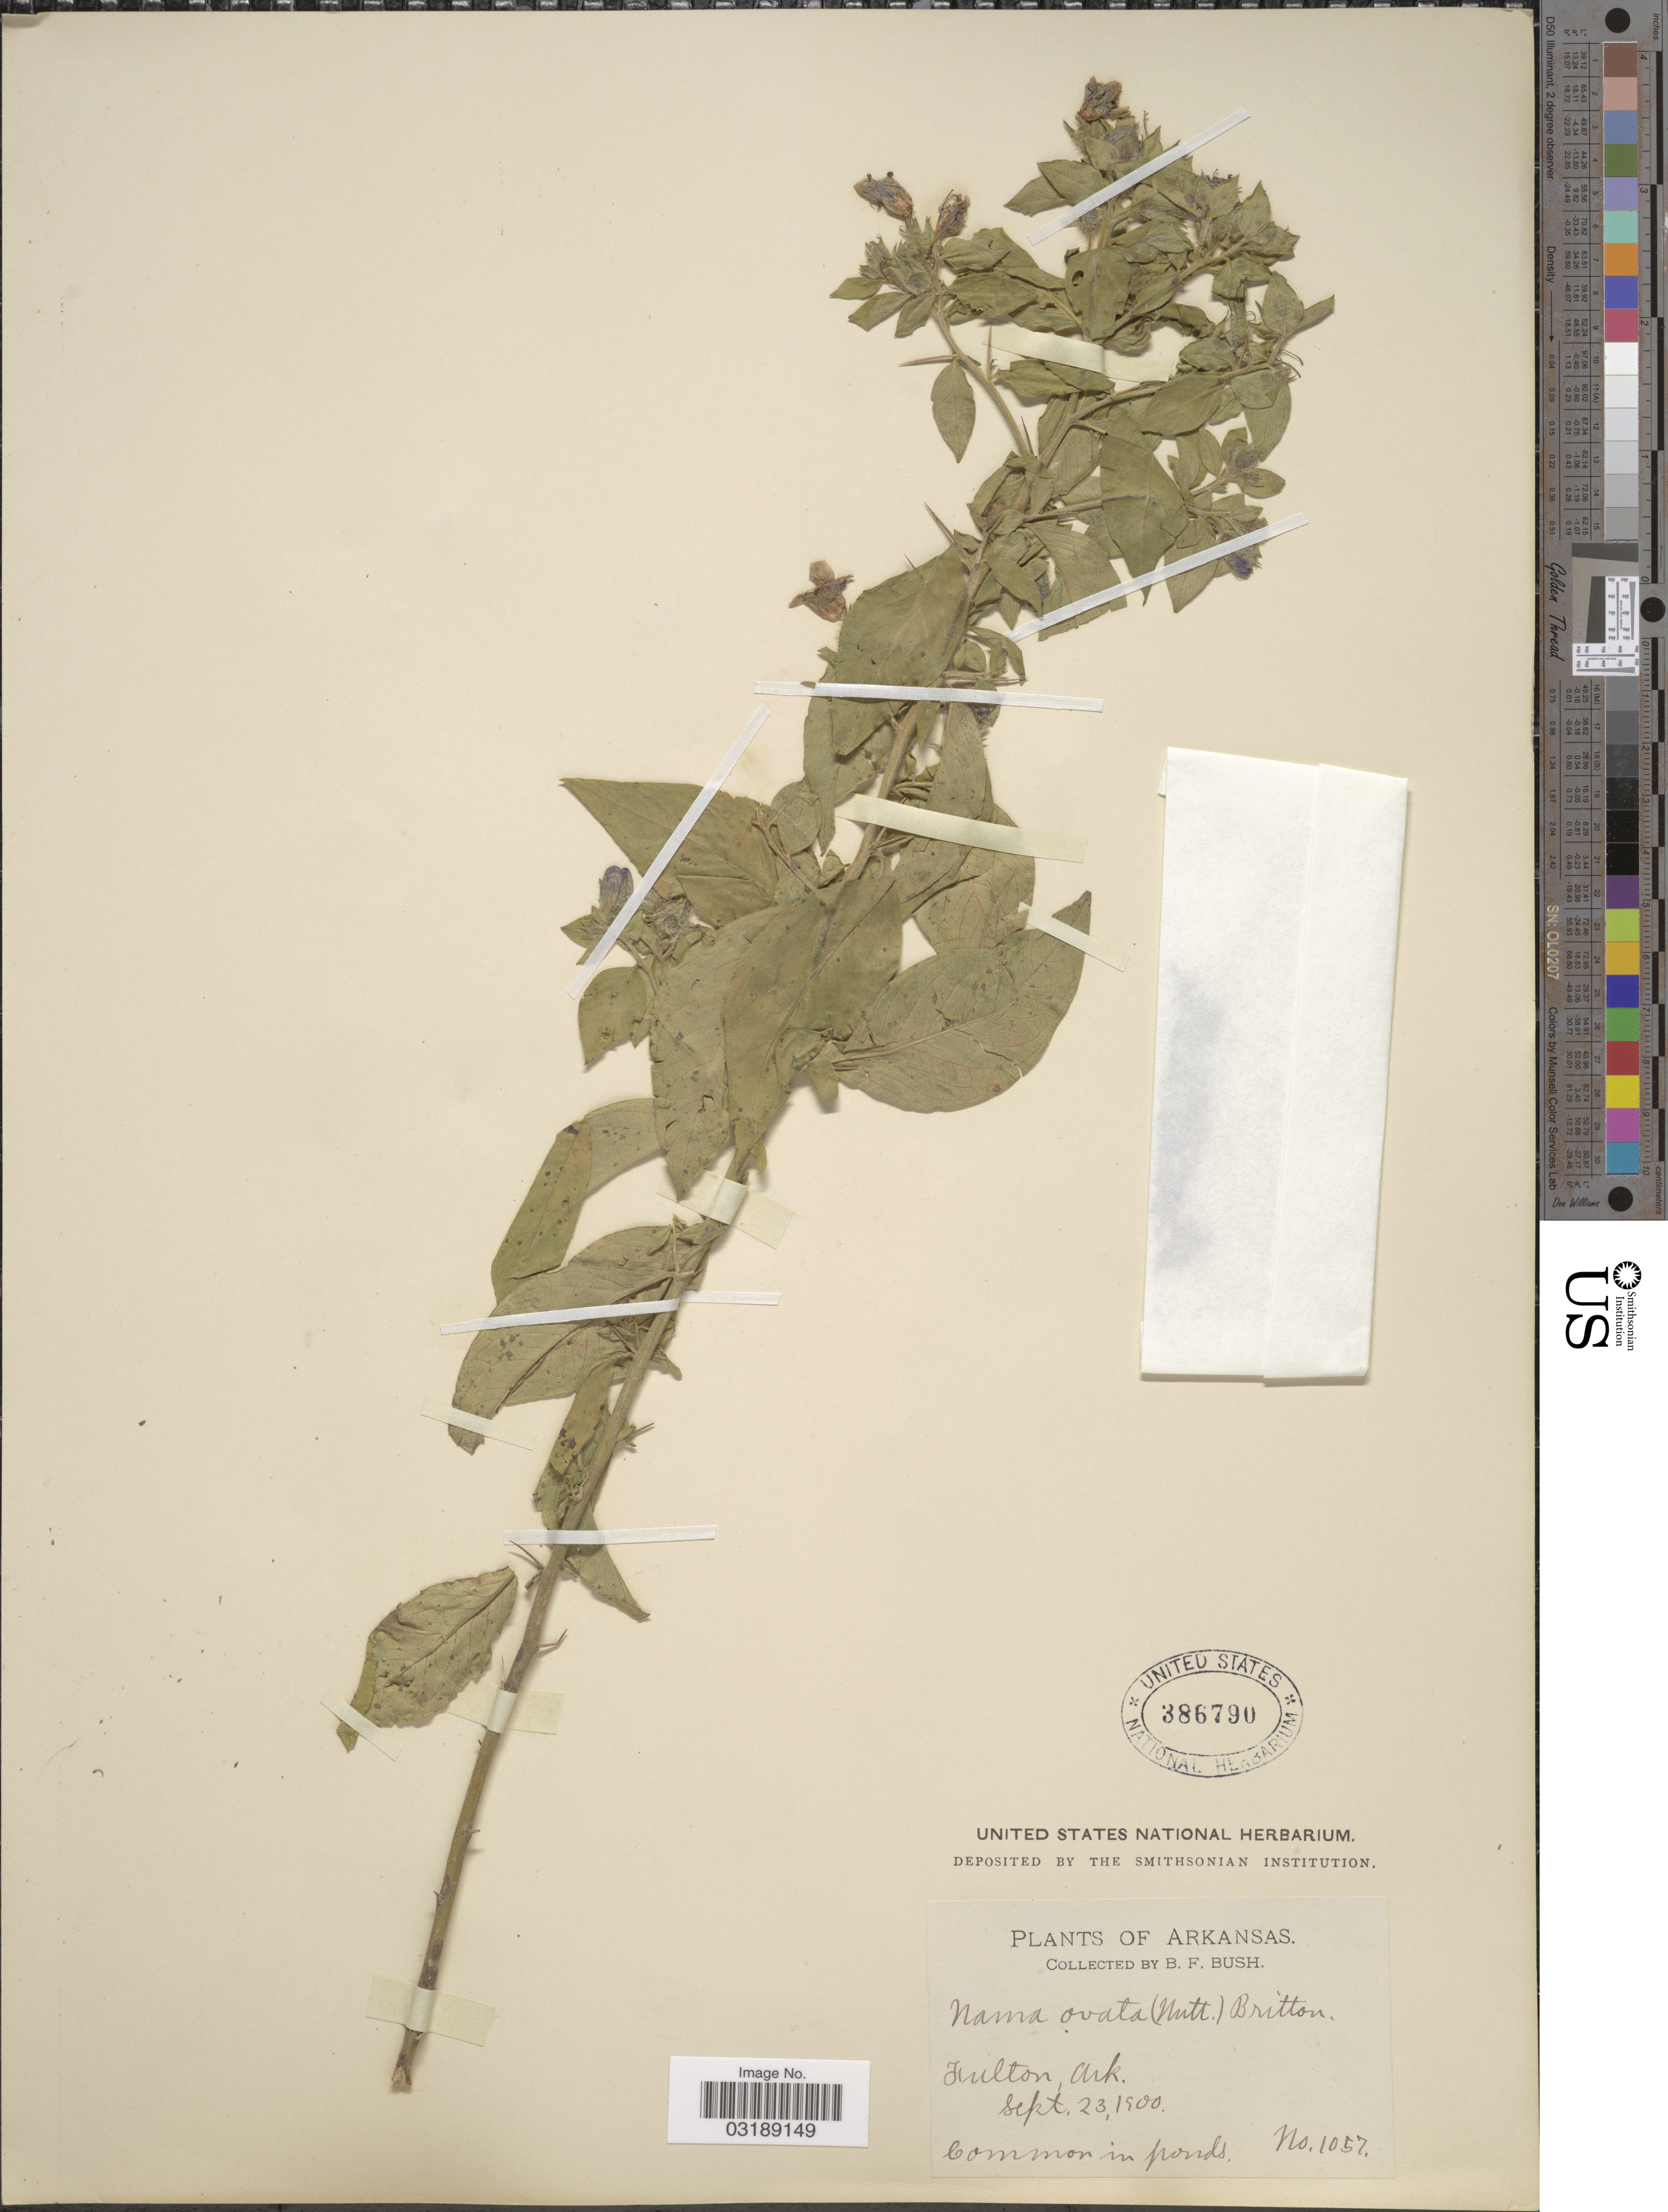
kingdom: Plantae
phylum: Tracheophyta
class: Magnoliopsida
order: Boraginales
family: Namaceae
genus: Nama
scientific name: Nama ovata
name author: (Nutt. ex Choisy) Britton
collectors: B. F. Bush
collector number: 1057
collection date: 1900-09-23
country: United States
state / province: Arkansas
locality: Fulton, Ark.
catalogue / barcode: US 386790